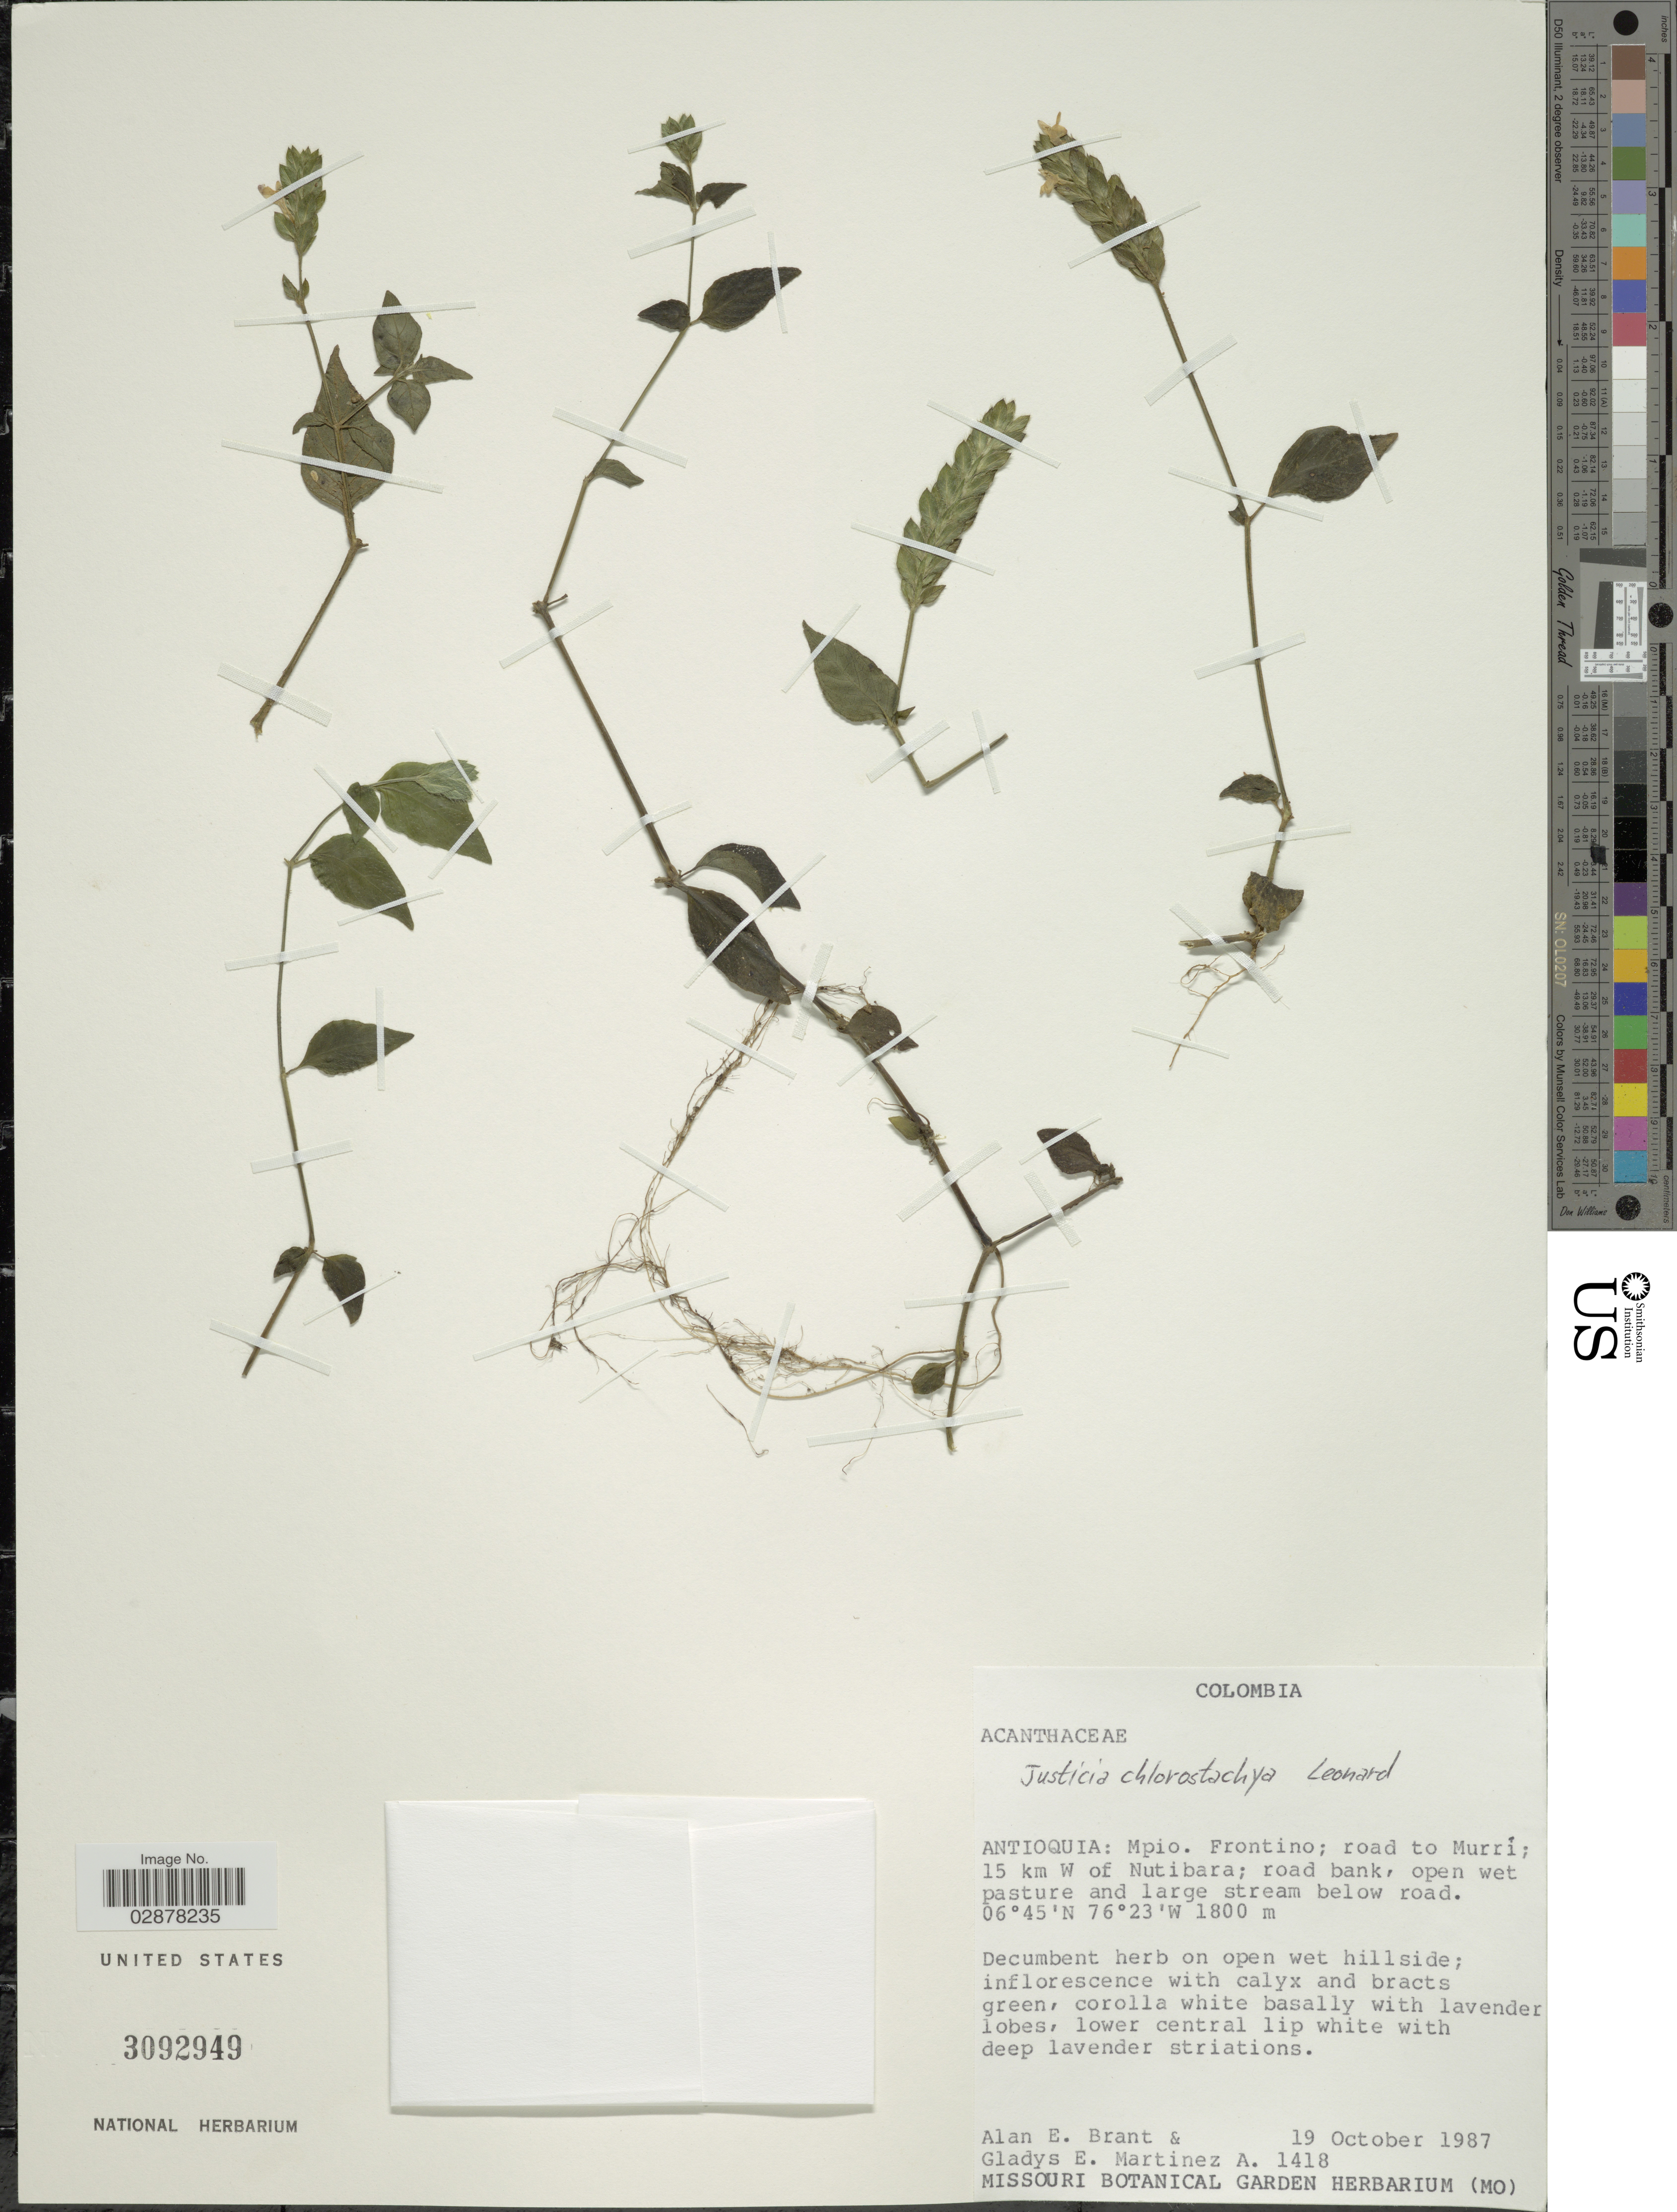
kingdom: Plantae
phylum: Tracheophyta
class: Magnoliopsida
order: Lamiales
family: Acanthaceae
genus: Justicia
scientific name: Justicia chlorostachya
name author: Leonard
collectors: A. Brant & G. Martfnez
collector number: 1418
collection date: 1987-10-19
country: Colombia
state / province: Antioquia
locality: Mpio. Frontino, road to Murrí, 15 km W of Nutibara, road bank, open wet pasture and large stream below road.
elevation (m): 1800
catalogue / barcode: US 3092949